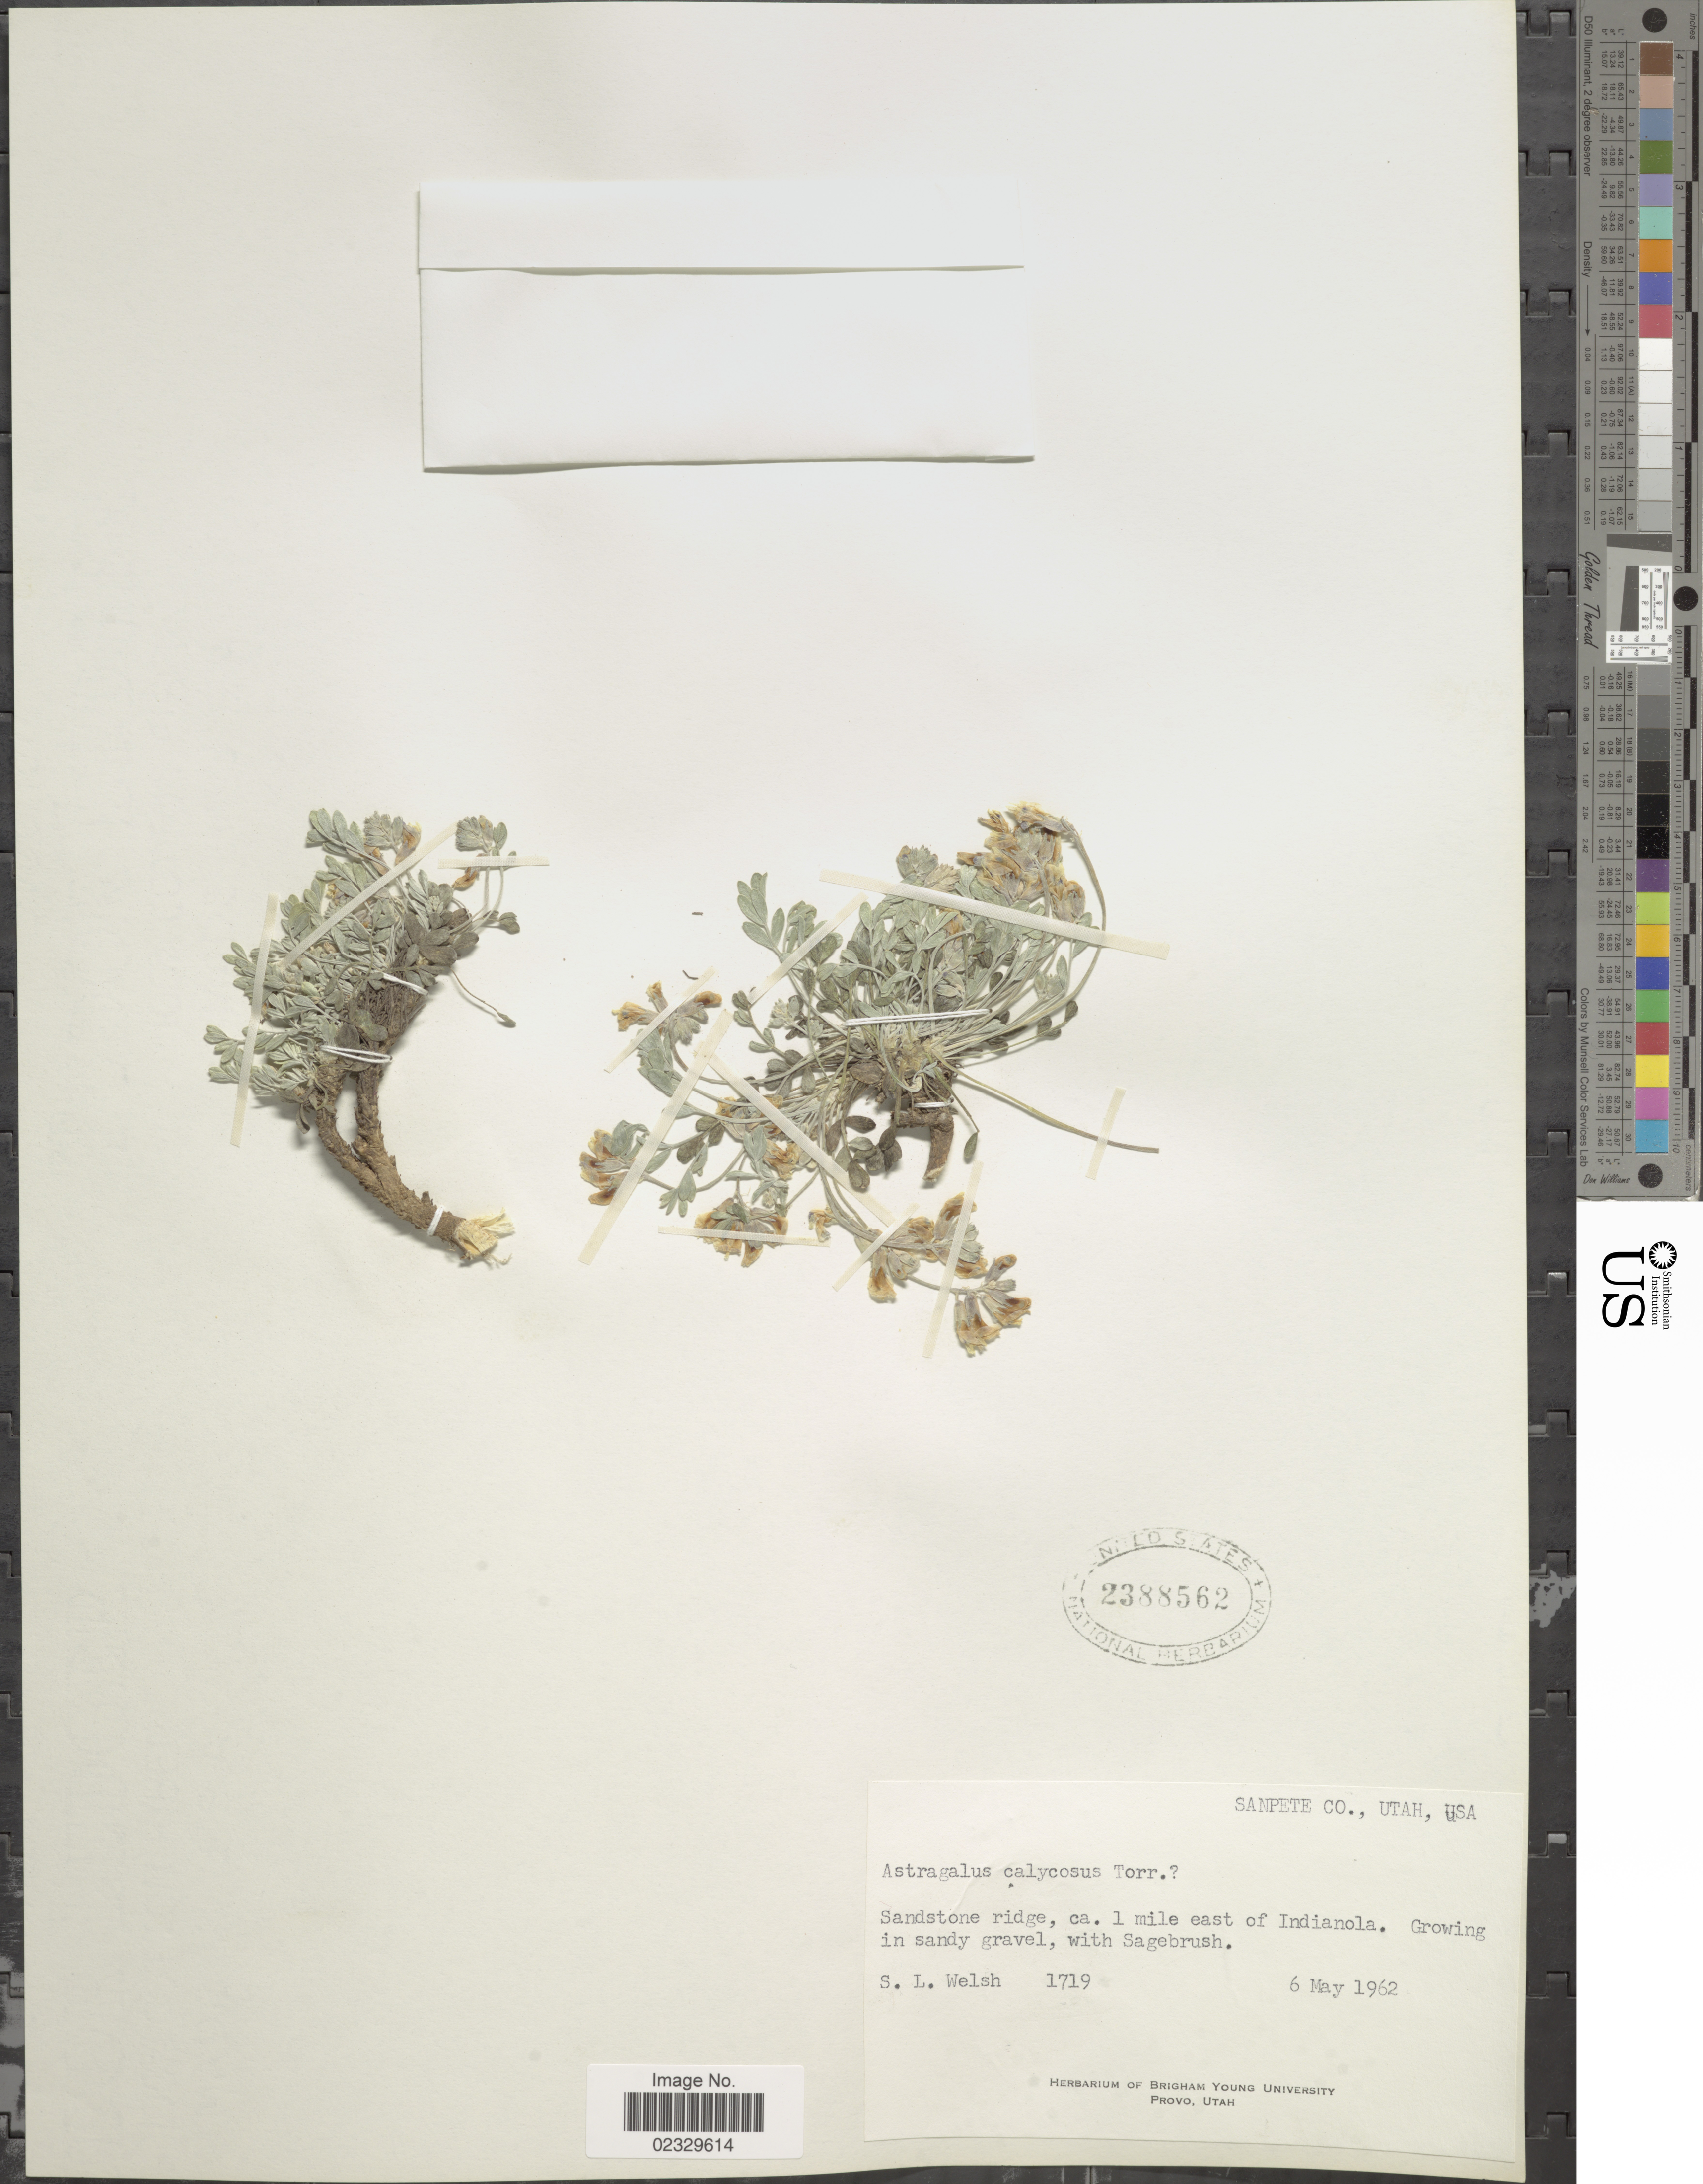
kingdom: Plantae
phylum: Tracheophyta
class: Magnoliopsida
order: Fabales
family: Fabaceae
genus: Astragalus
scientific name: Astragalus calycosus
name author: Torr. ex S. Watson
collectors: S. Welsh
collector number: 1719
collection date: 1962-05-06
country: United States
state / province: Utah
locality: Sanpete Co. ca. 1 mile east of Indianola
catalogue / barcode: US 2388562